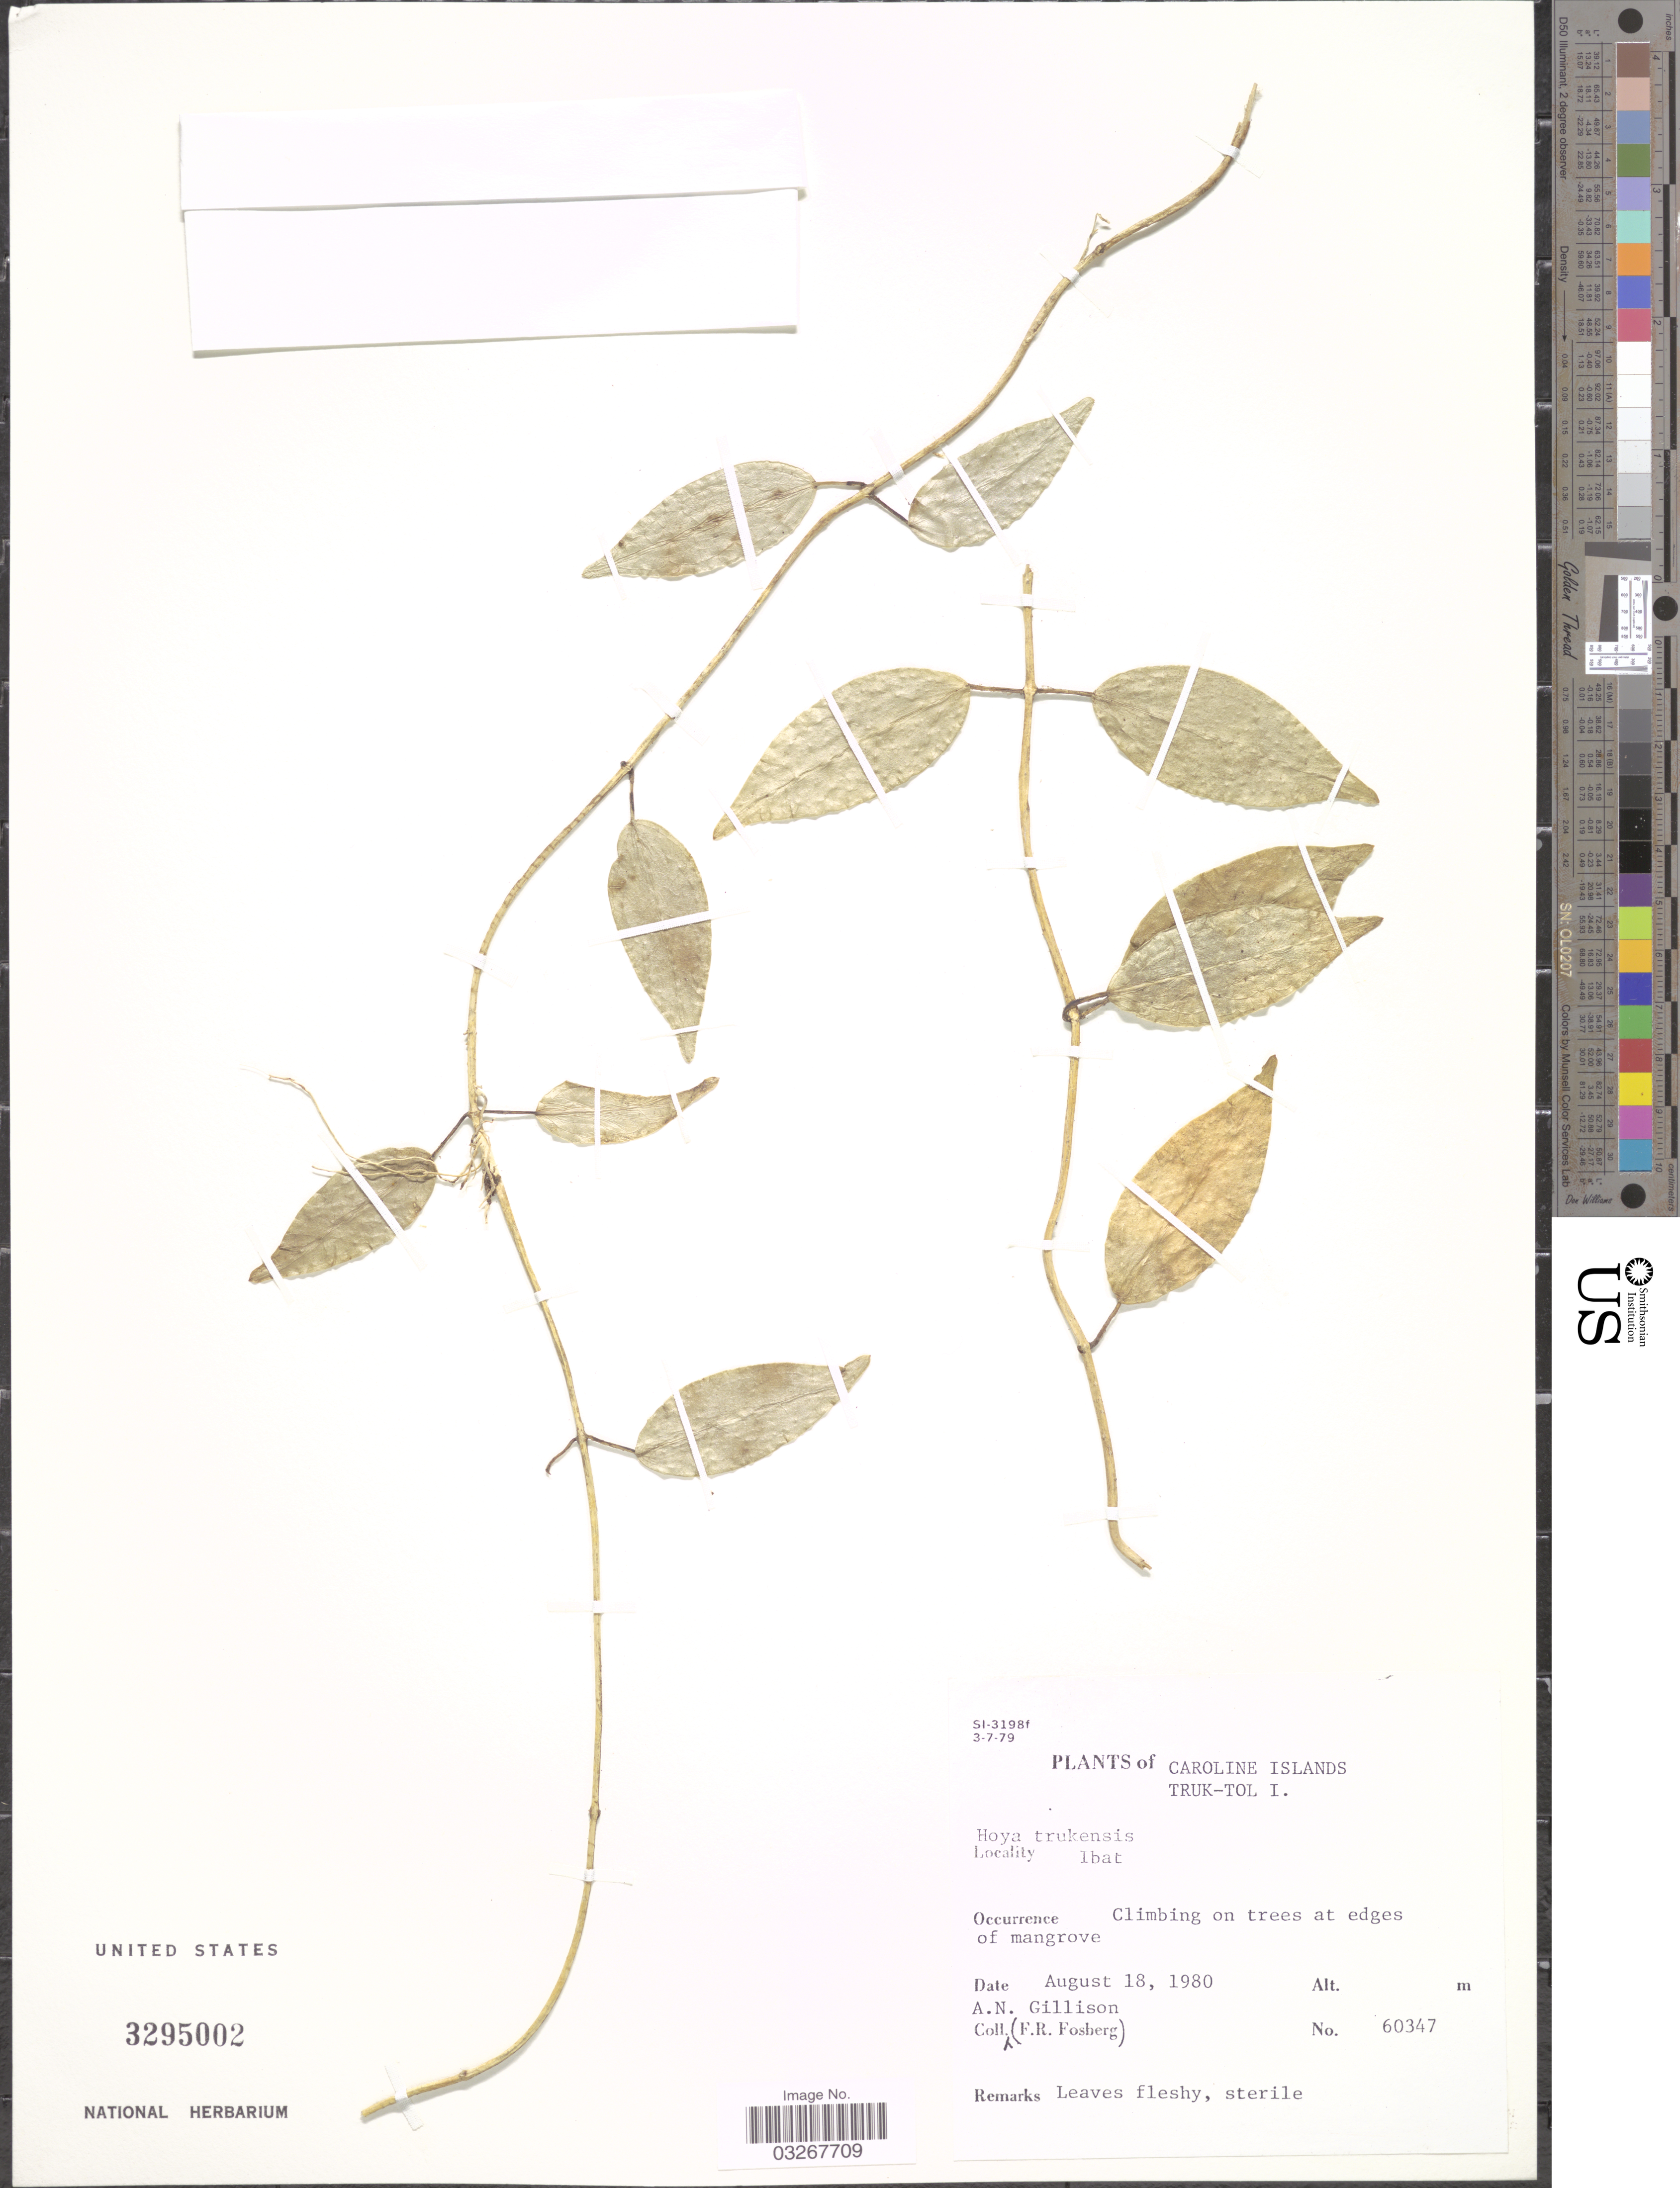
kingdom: Plantae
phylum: Tracheophyta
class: Magnoliopsida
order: Gentianales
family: Apocynaceae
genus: Hoya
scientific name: Hoya trukensis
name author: Hosok.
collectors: A. Gillison & F. R. Fosberg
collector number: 60347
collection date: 1980-08-18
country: Micronesia, Federated States of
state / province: Truk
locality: Caroline Islands. Truk-Tol I. Ibat.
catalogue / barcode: US 3295002